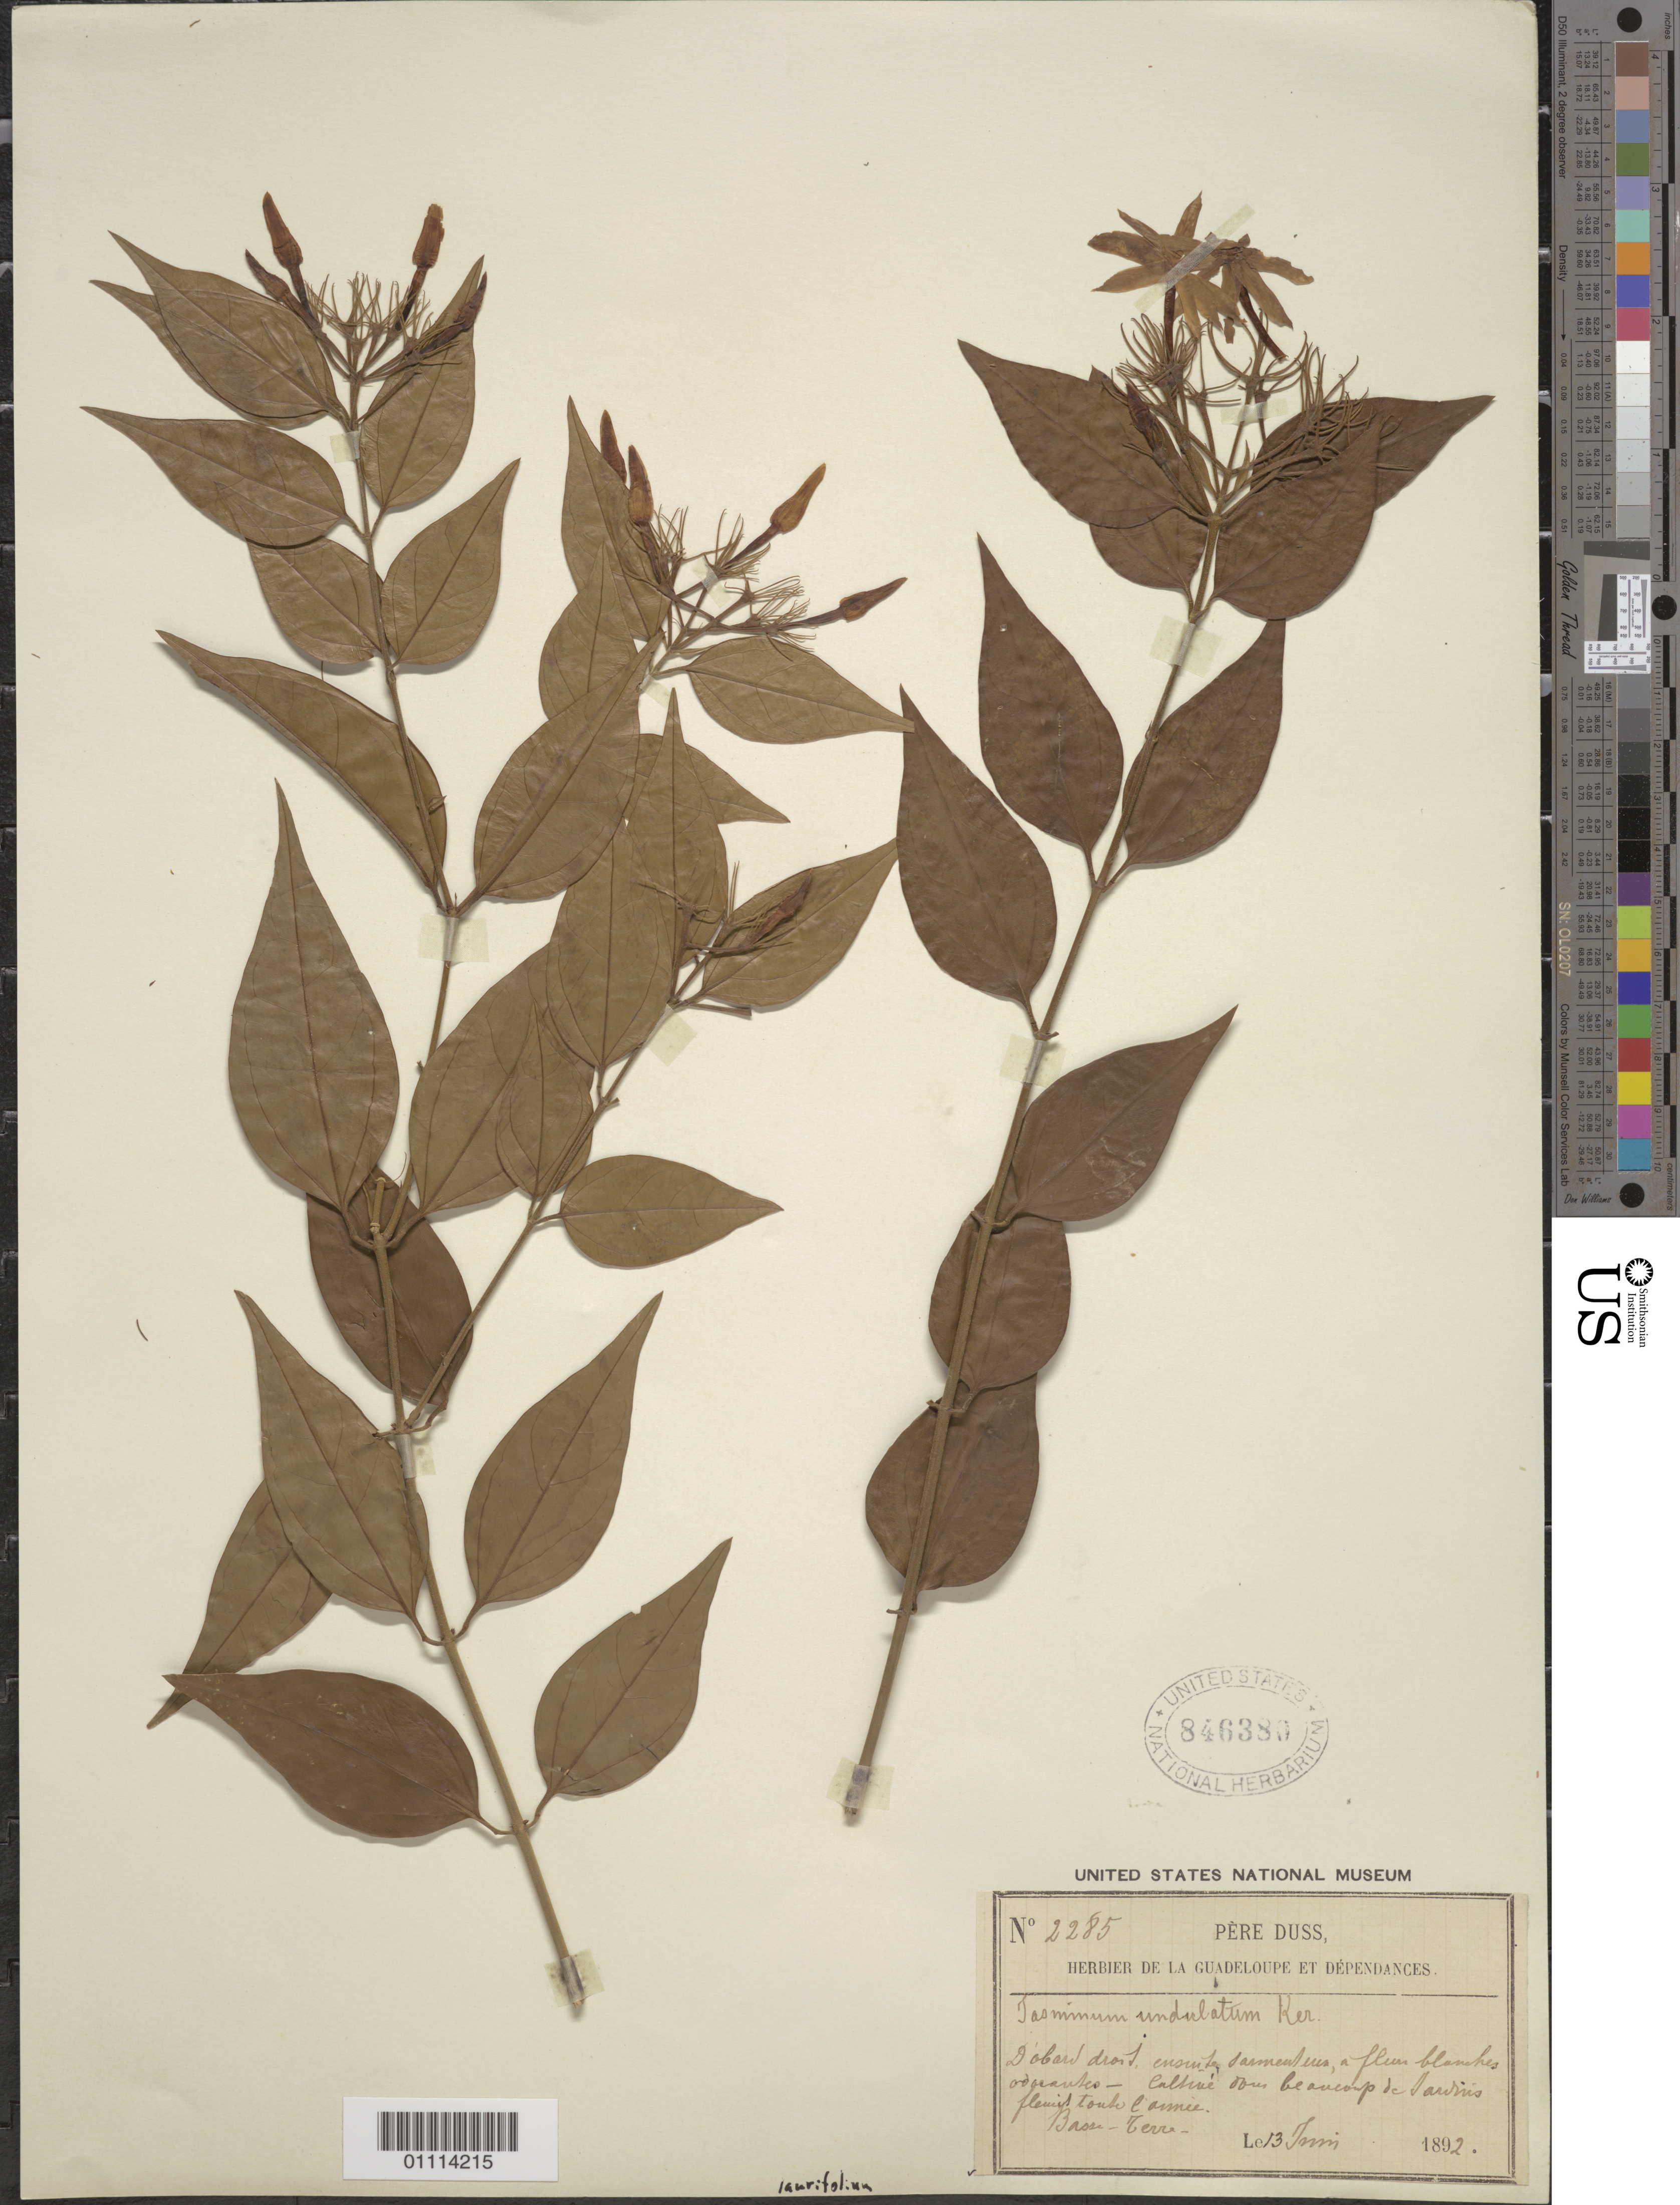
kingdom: Plantae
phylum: Tracheophyta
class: Magnoliopsida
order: Lamiales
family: Oleaceae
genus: Jasminum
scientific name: Jasminum laurifolium f. nitidum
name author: (Skan) P.S. Green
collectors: Père Duss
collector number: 2285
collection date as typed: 13 Jun 1892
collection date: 1892-06-13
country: Guadeloupe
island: Basse Terre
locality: Basse-Terre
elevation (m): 0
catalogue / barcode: US 846380